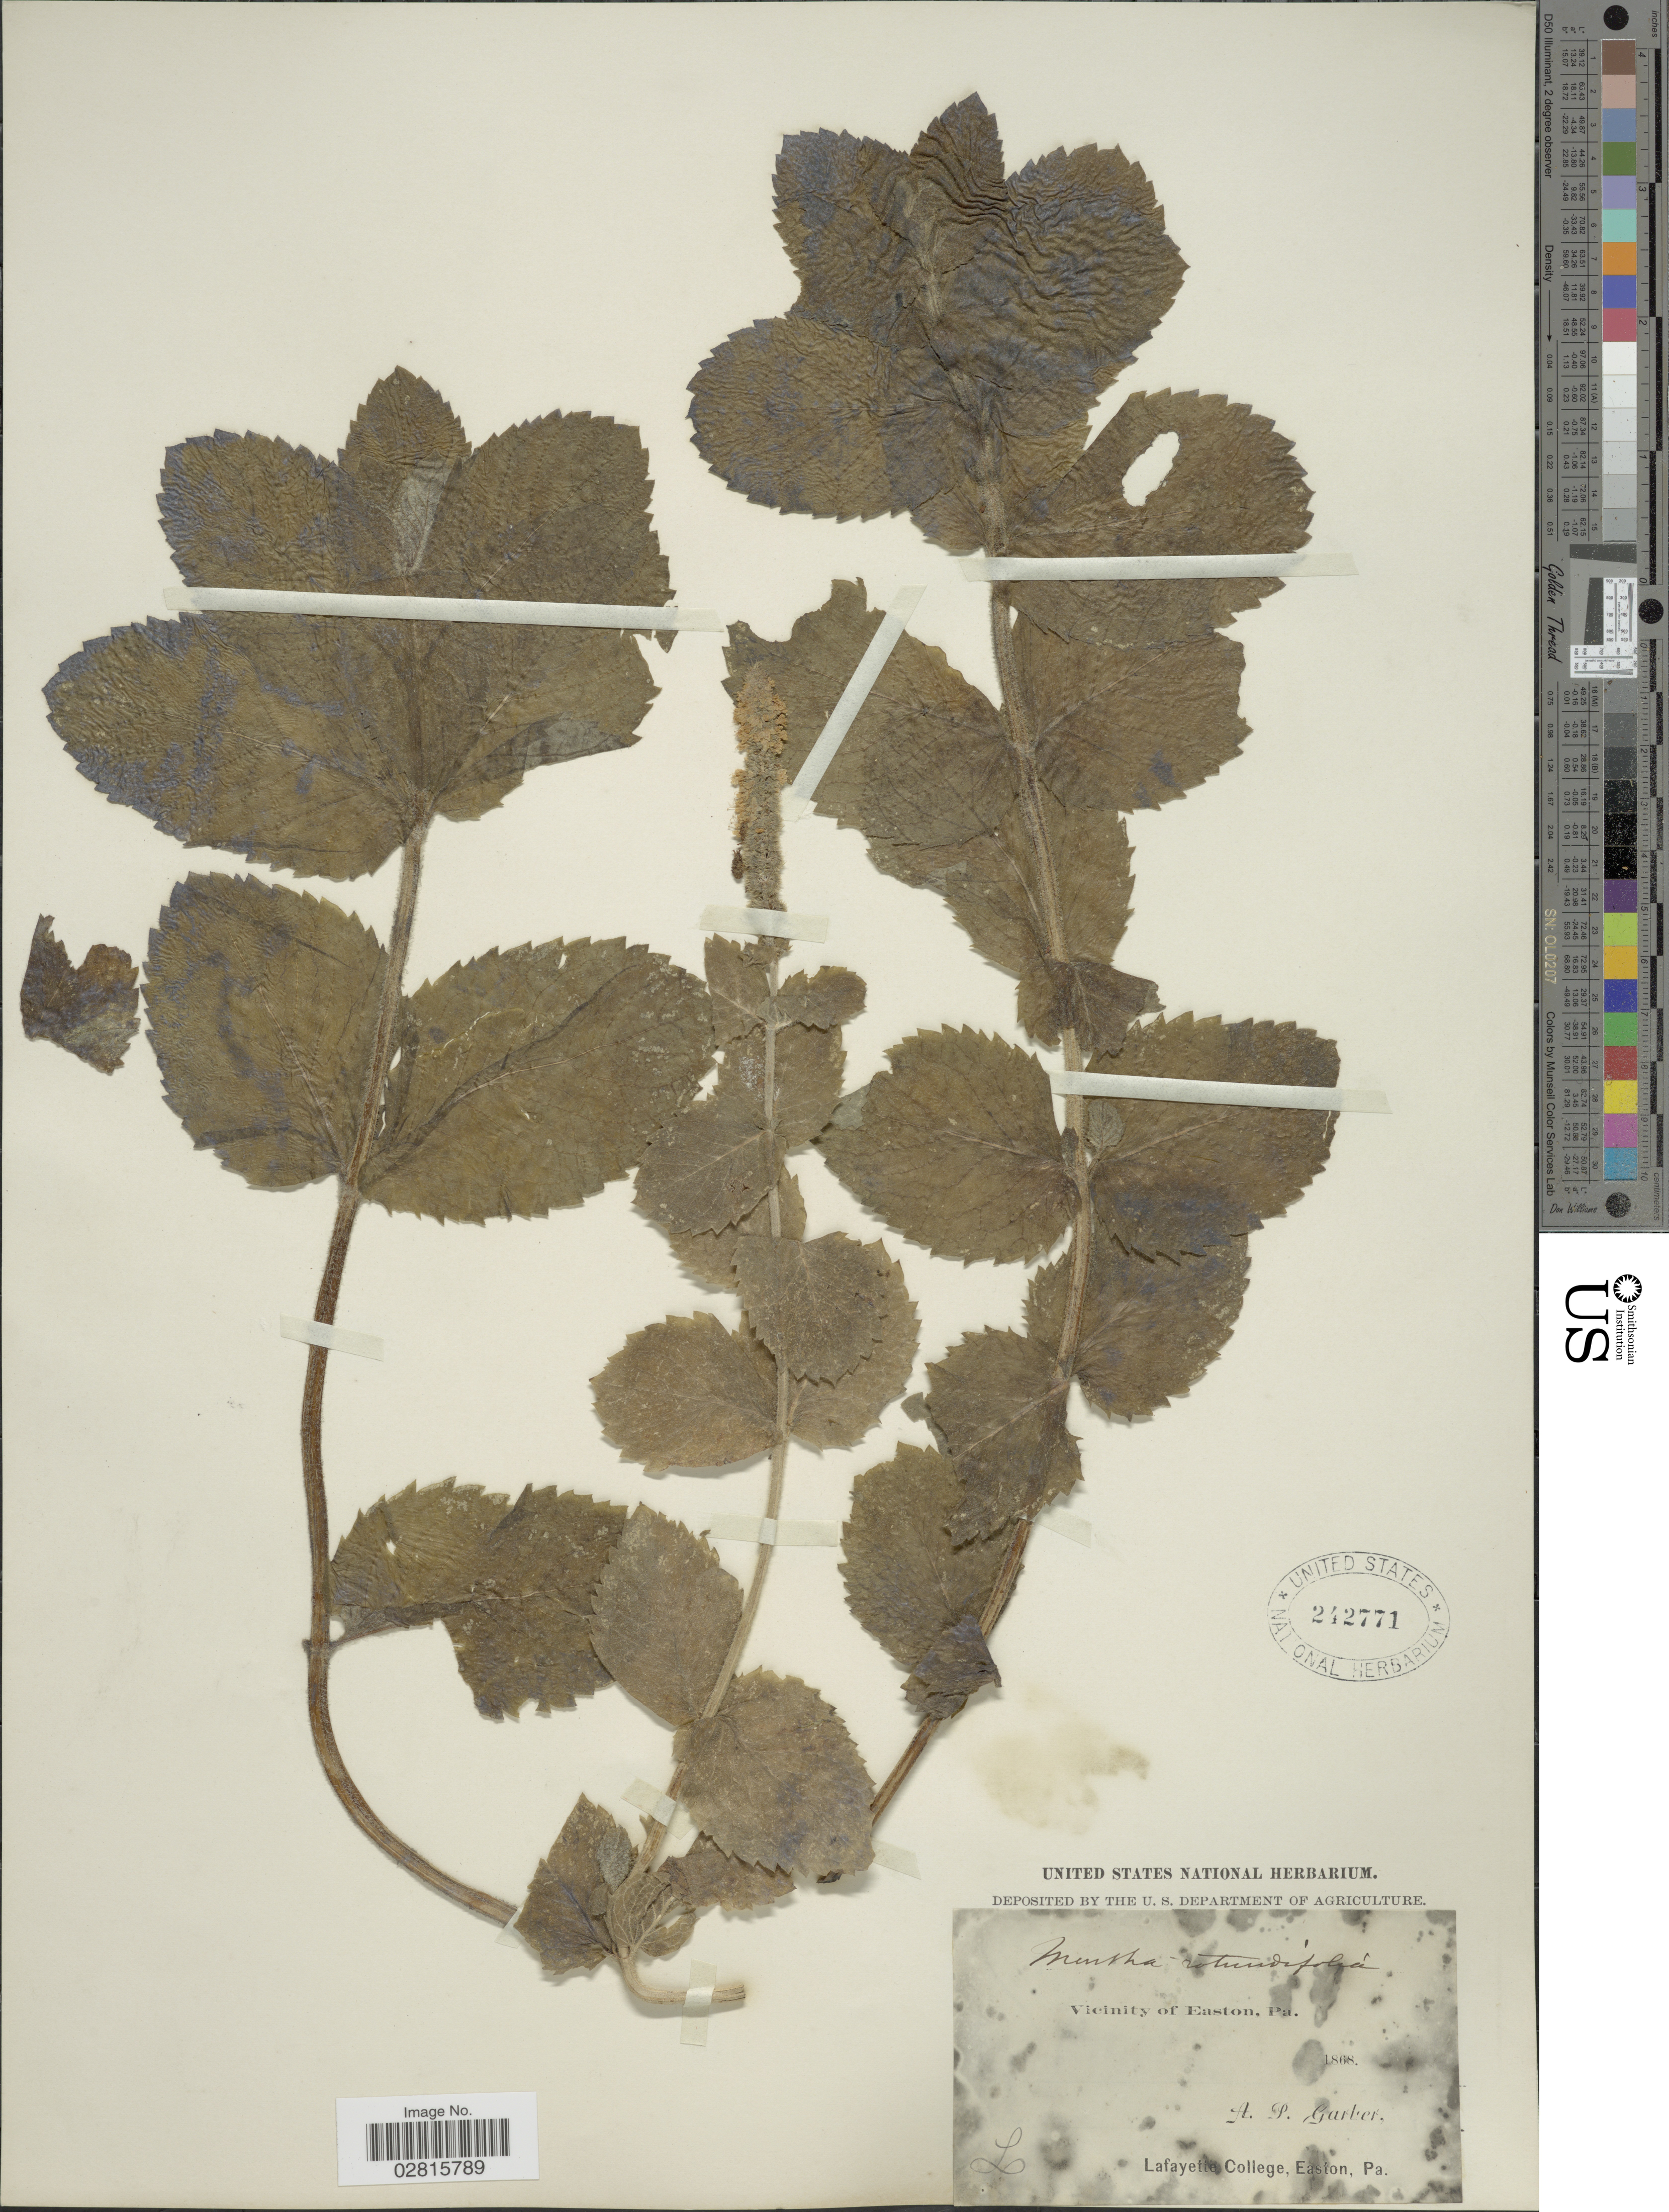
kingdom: Plantae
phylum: Tracheophyta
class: Magnoliopsida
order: Lamiales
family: Lamiaceae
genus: Mentha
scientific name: Mentha rotundifolia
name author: (L.) Huds.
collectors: A. P. Garber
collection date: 1868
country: United States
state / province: Pennsylvania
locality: Vicinity of Easton, Pa.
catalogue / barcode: US 242771